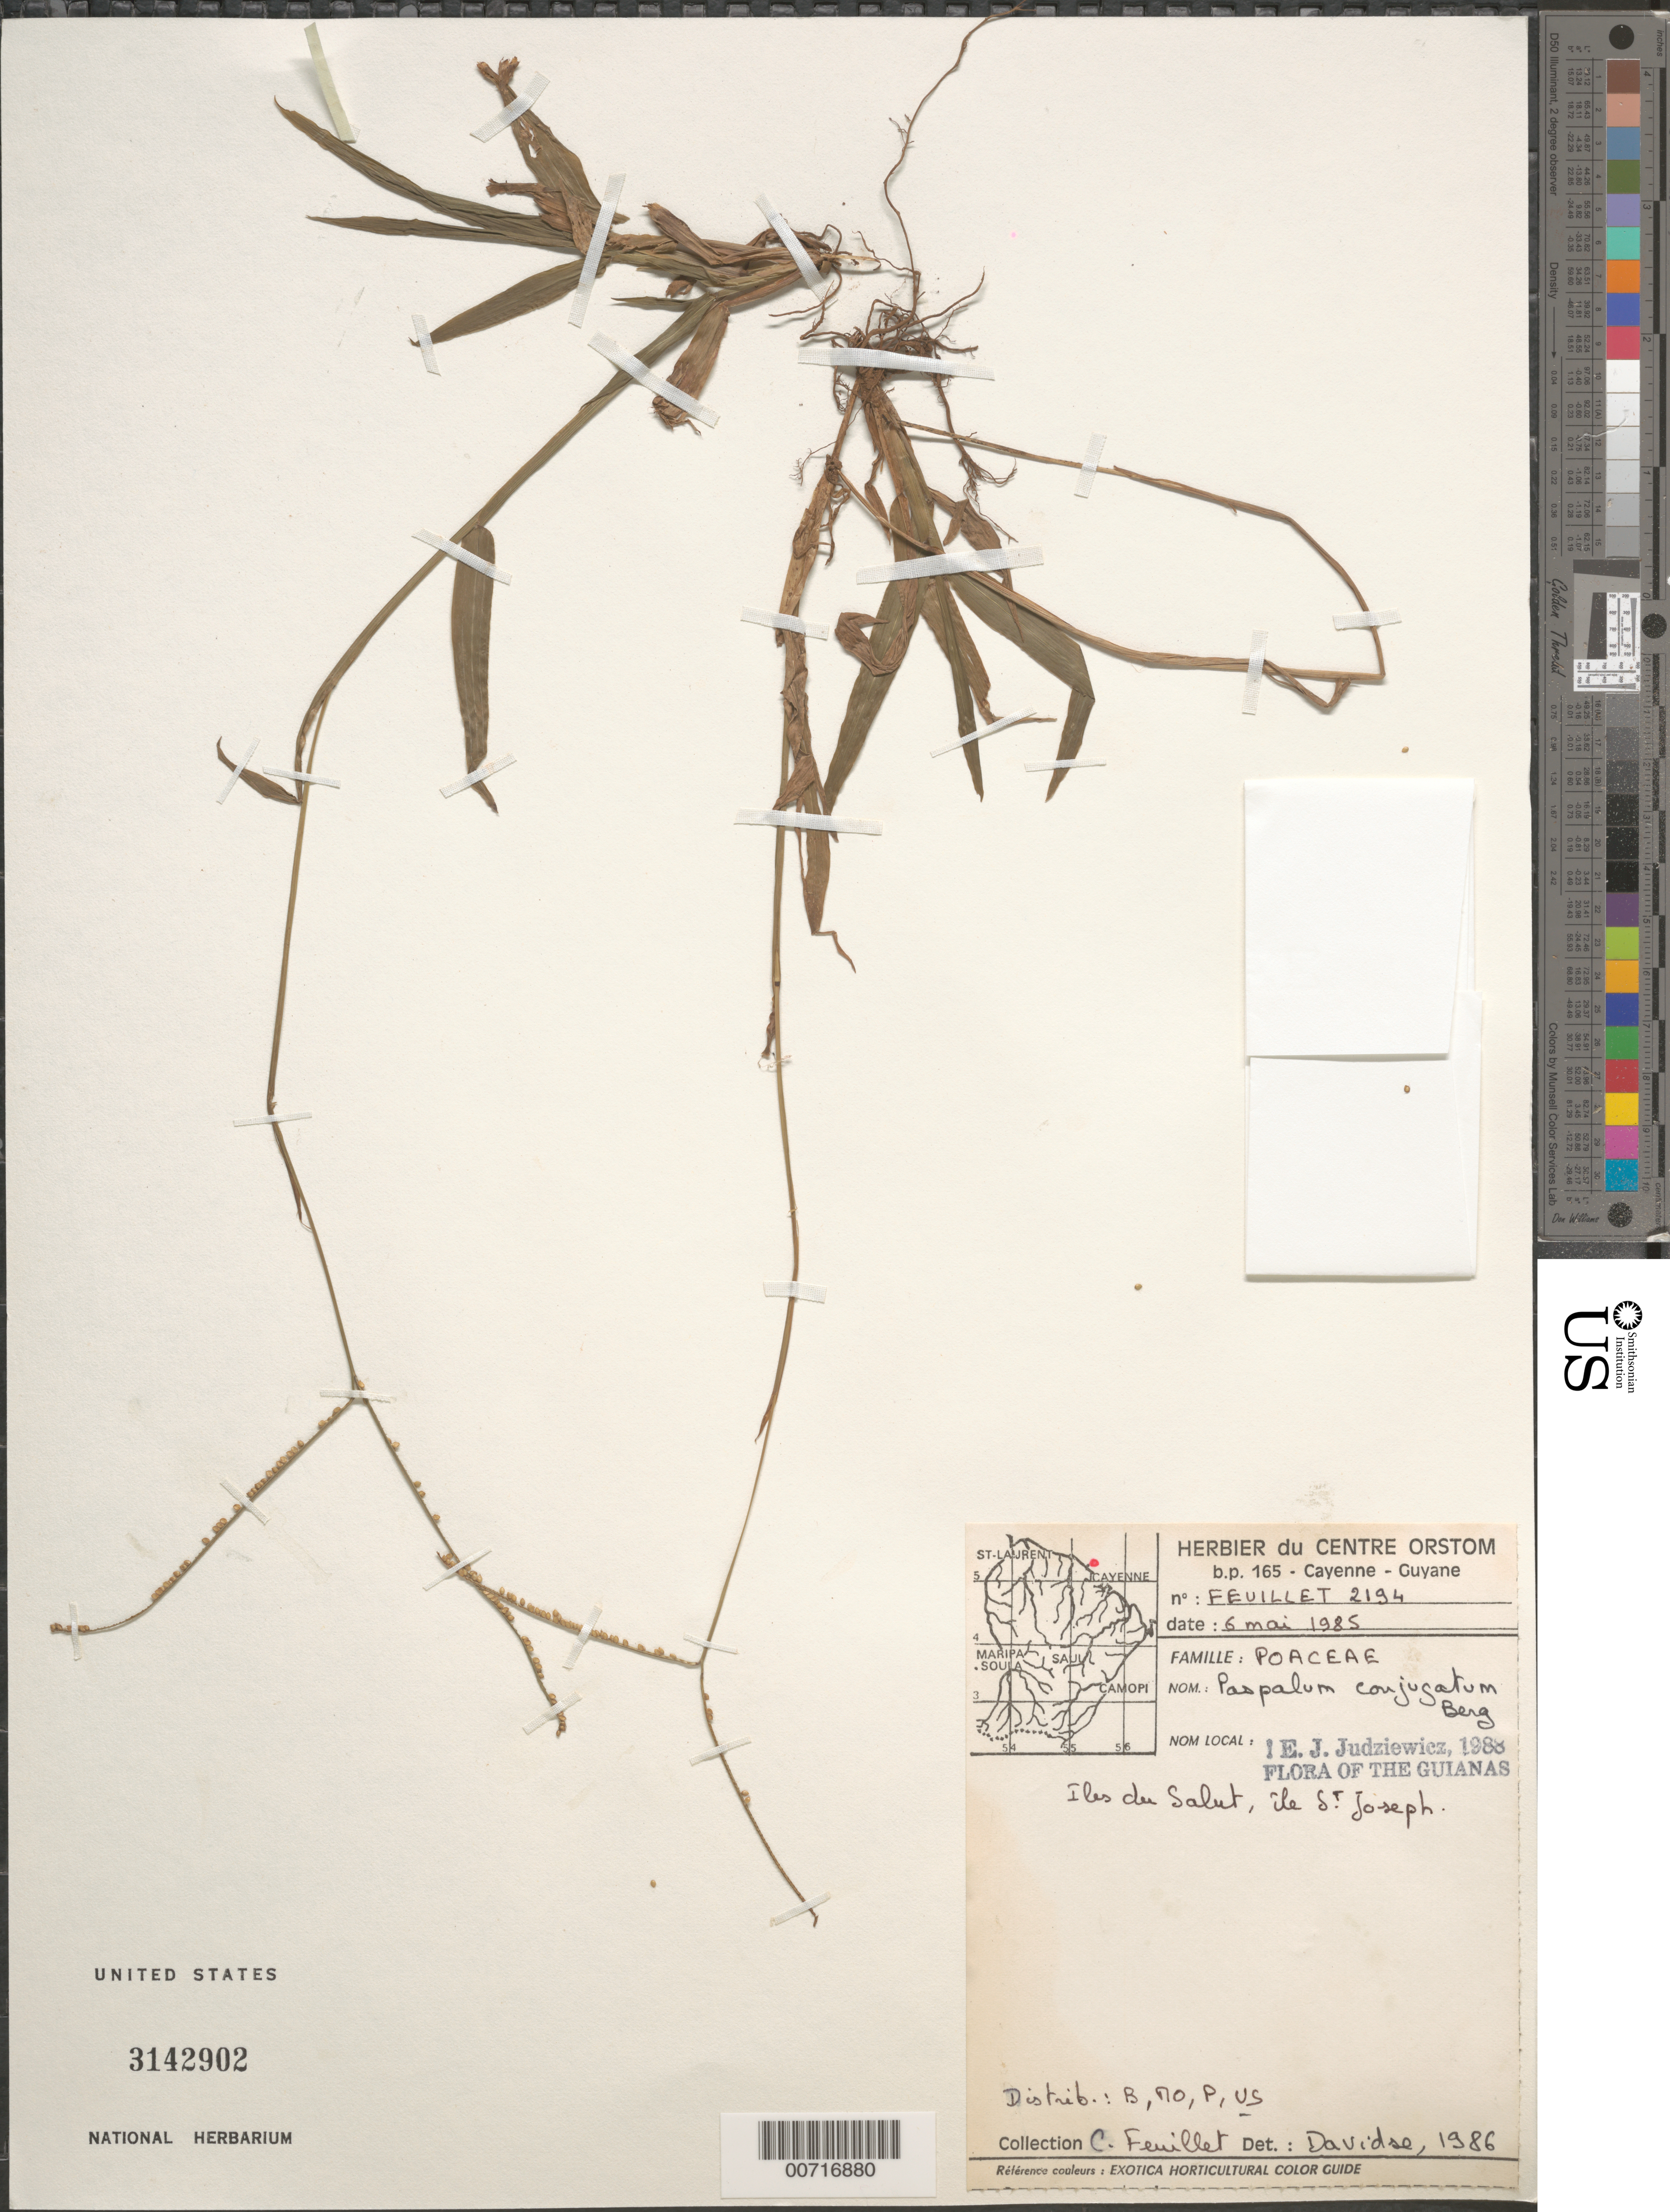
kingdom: Plantae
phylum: Tracheophyta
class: Liliopsida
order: Poales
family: Poaceae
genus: Paspalum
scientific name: Paspalum conjugatum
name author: P.J. Bergius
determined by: Judziewicz, E. J.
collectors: C. Feuillet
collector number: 2194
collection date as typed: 6-May-85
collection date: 1985-05-06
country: French Guiana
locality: Iles du Salut, Ile St. Joseph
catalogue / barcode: US 3142902